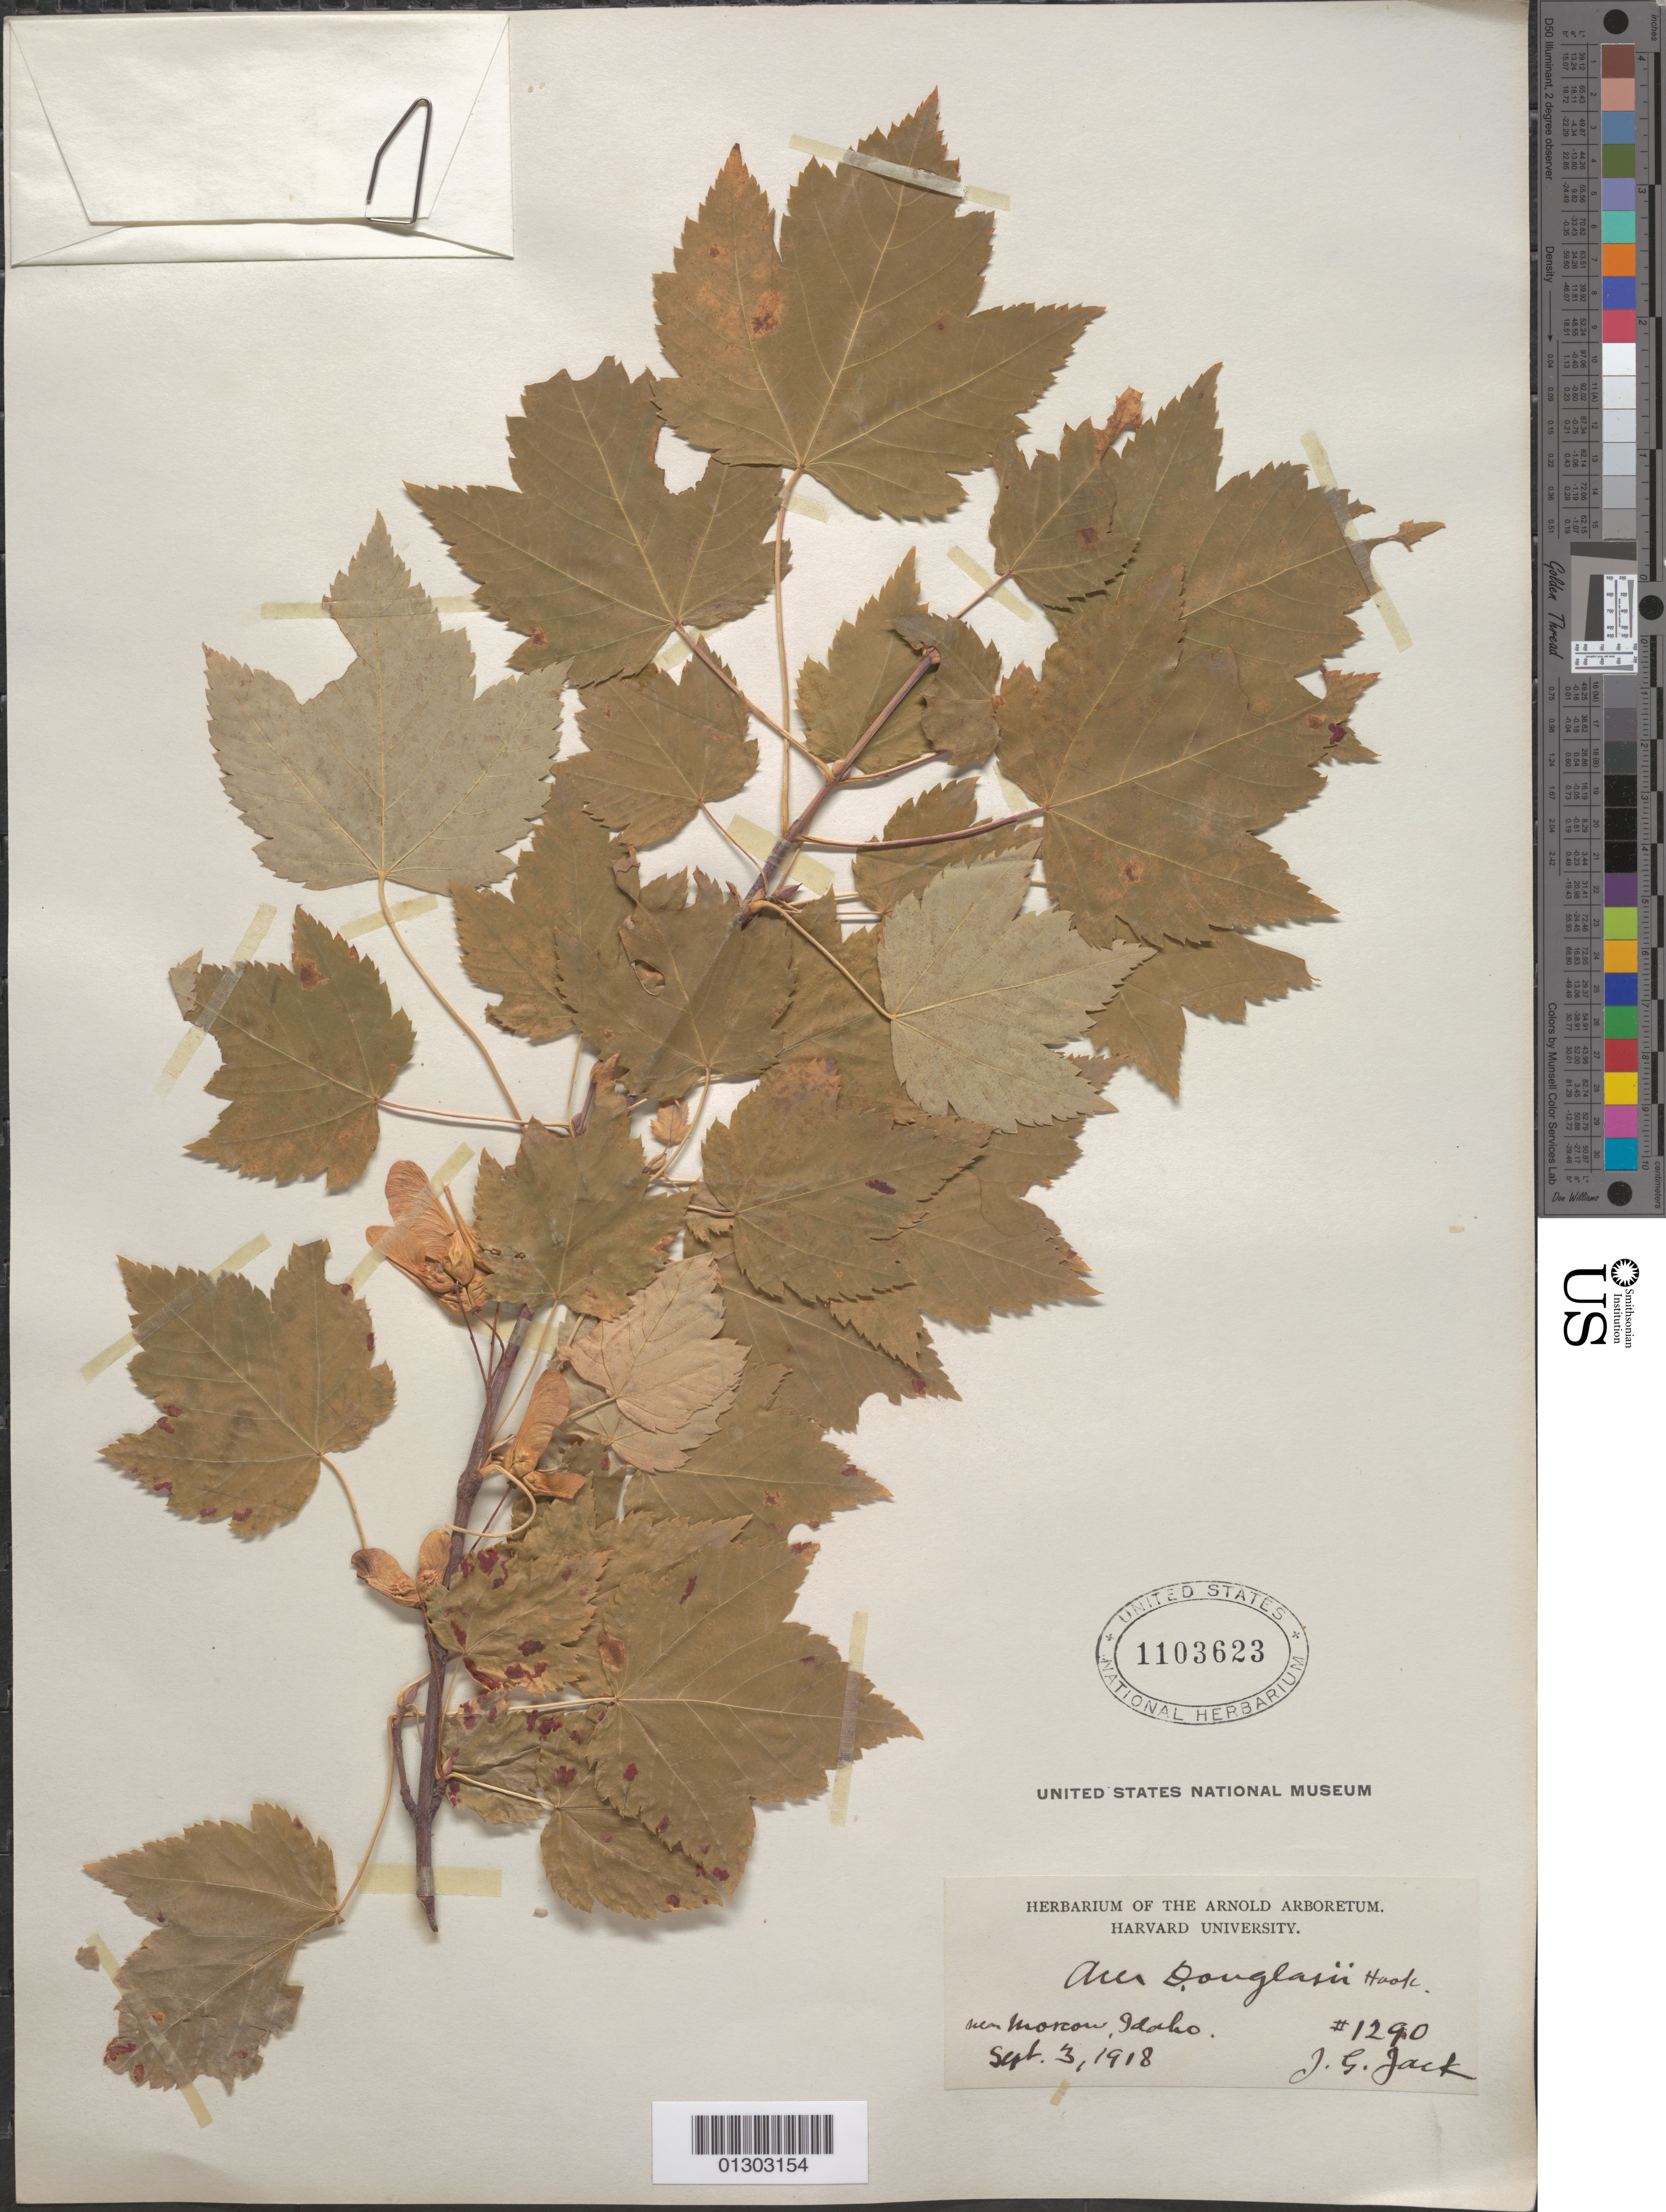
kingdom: Plantae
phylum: Tracheophyta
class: Magnoliopsida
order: Sapindales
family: Sapindaceae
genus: Acer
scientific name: Acer glabrum var. douglasii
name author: (Hook.) Dippel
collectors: J. G. Jack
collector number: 1290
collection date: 1918-09-03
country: United States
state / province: Idaho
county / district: Latah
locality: Moscow.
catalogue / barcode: US 1103623